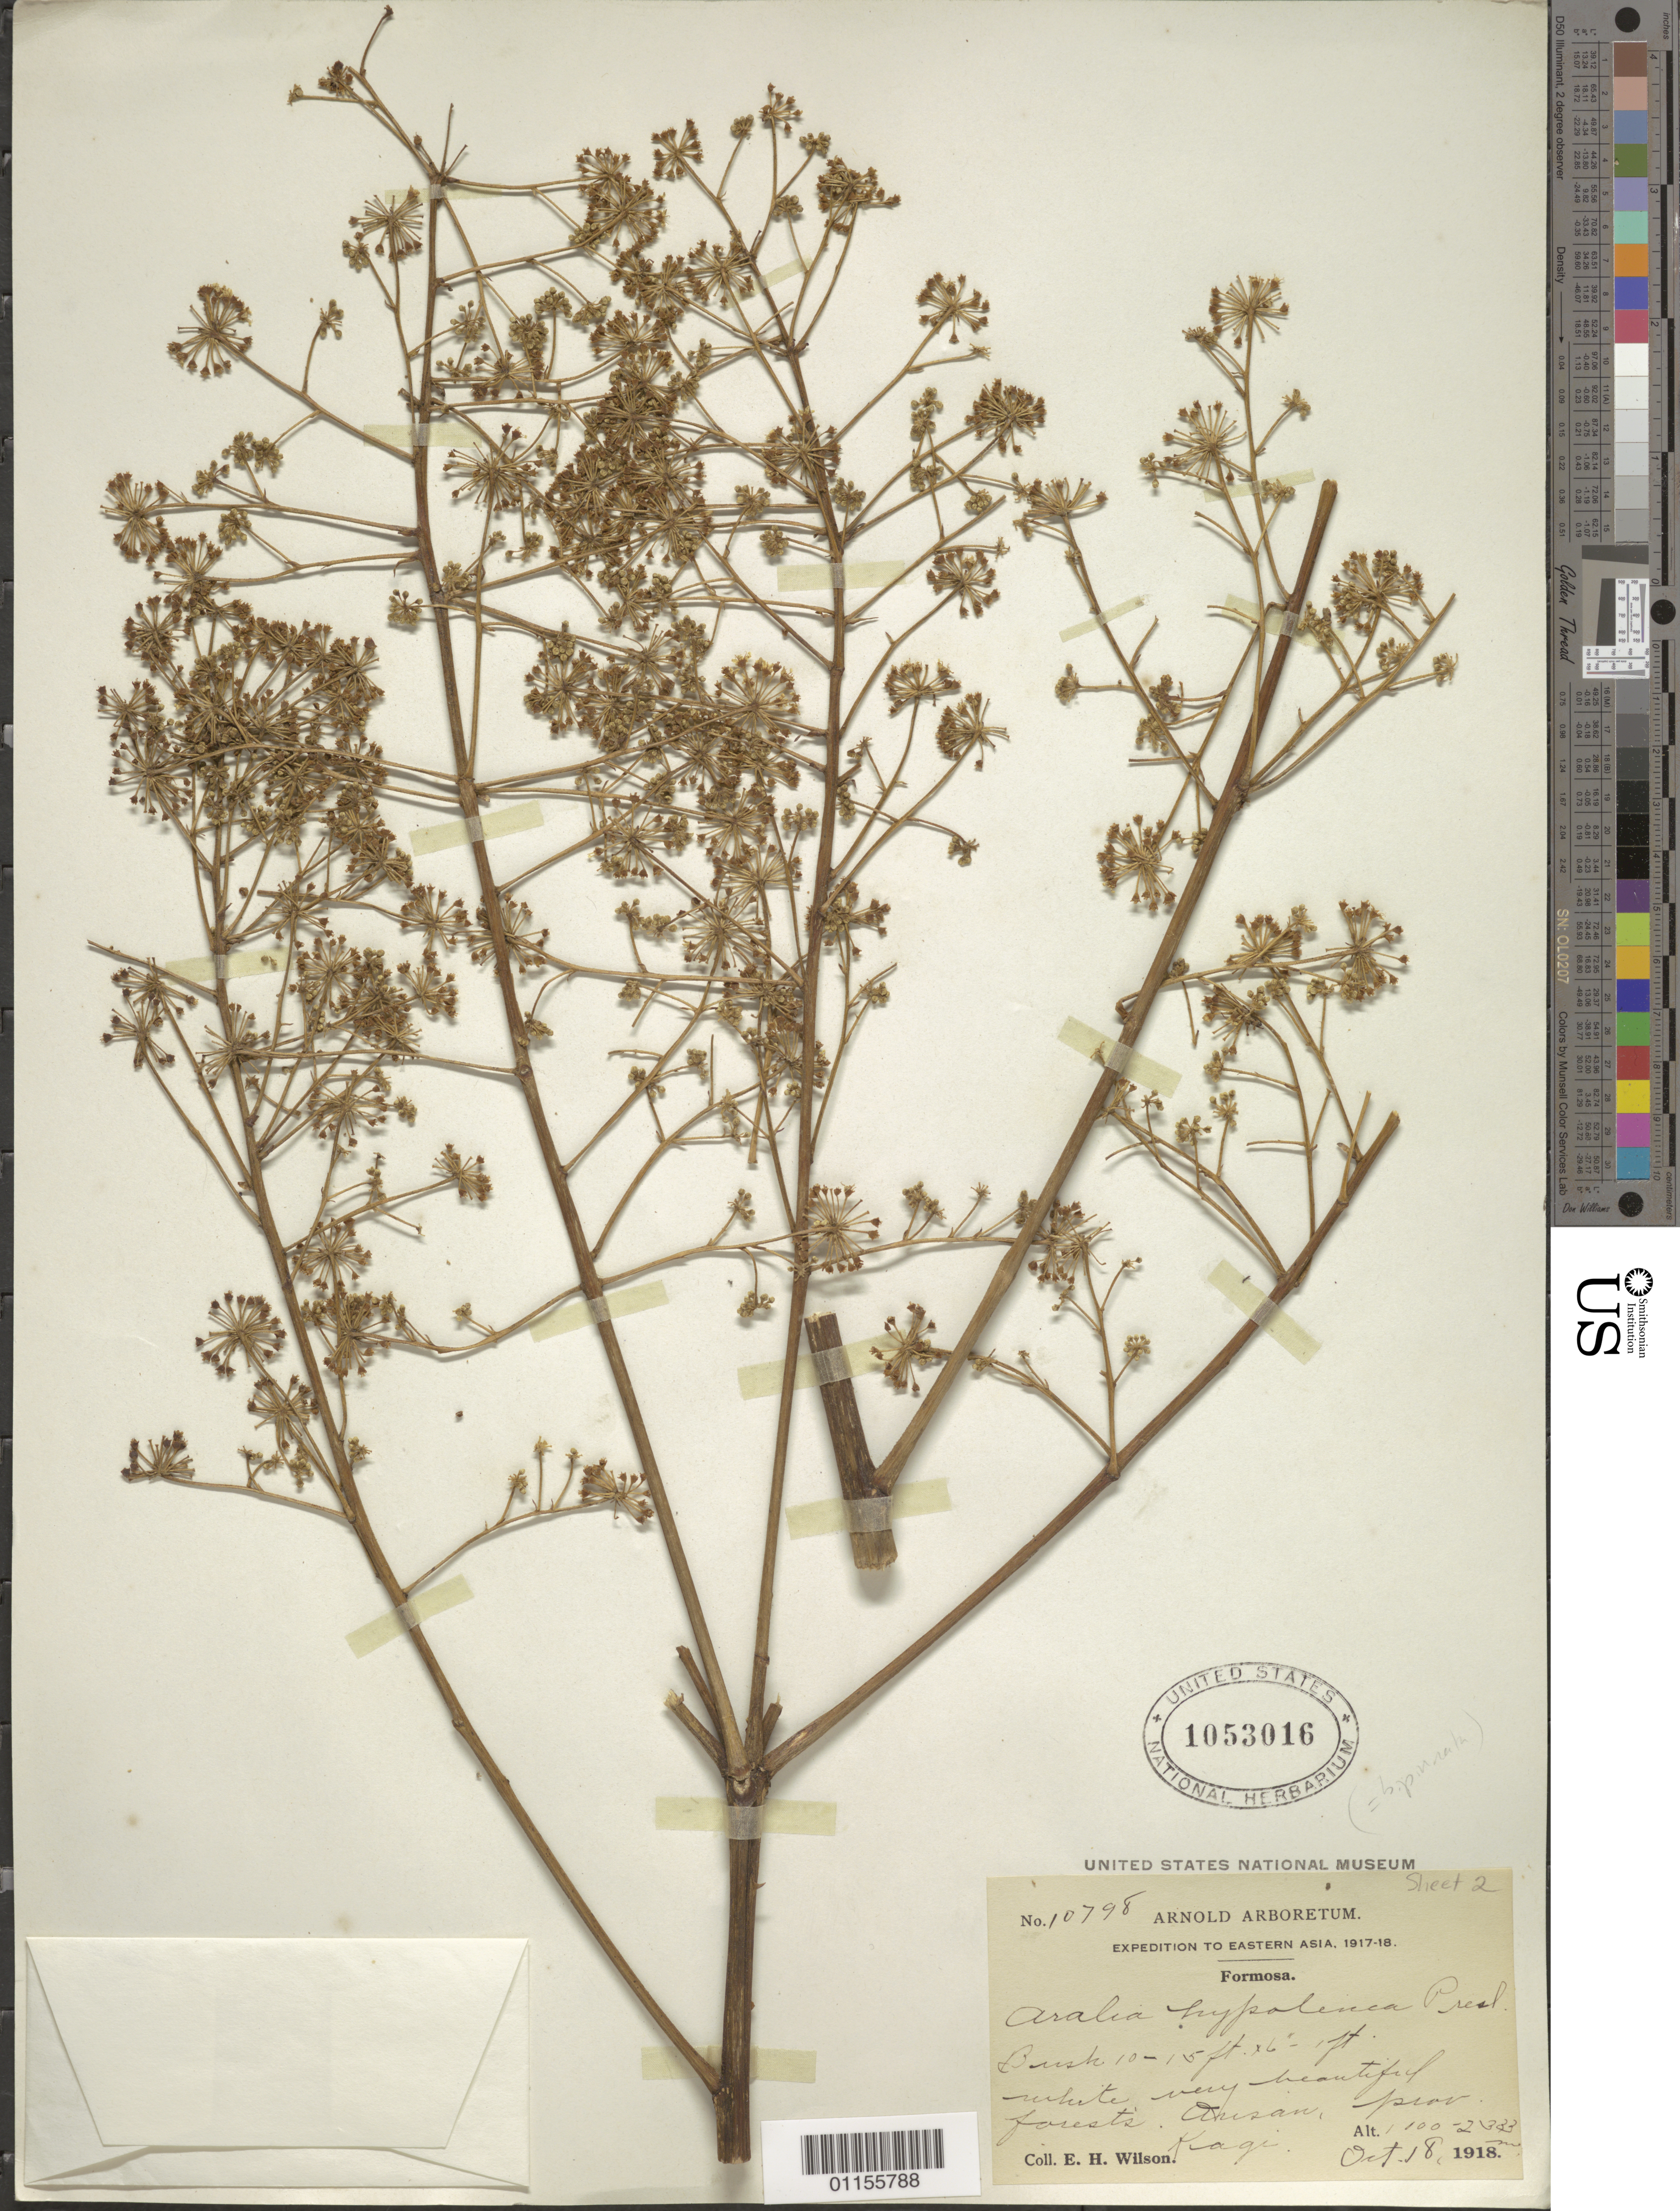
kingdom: Plantae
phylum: Tracheophyta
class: Magnoliopsida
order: Apiales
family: Araliaceae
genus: Aralia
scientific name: Aralia bipinnata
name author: Blanco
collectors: E. H. Wilson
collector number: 10798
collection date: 1918-10-18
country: Taiwan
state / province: Kagi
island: Taiwan [Formosa]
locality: Formosa. Arisan.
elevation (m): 1100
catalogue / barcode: US 1053016